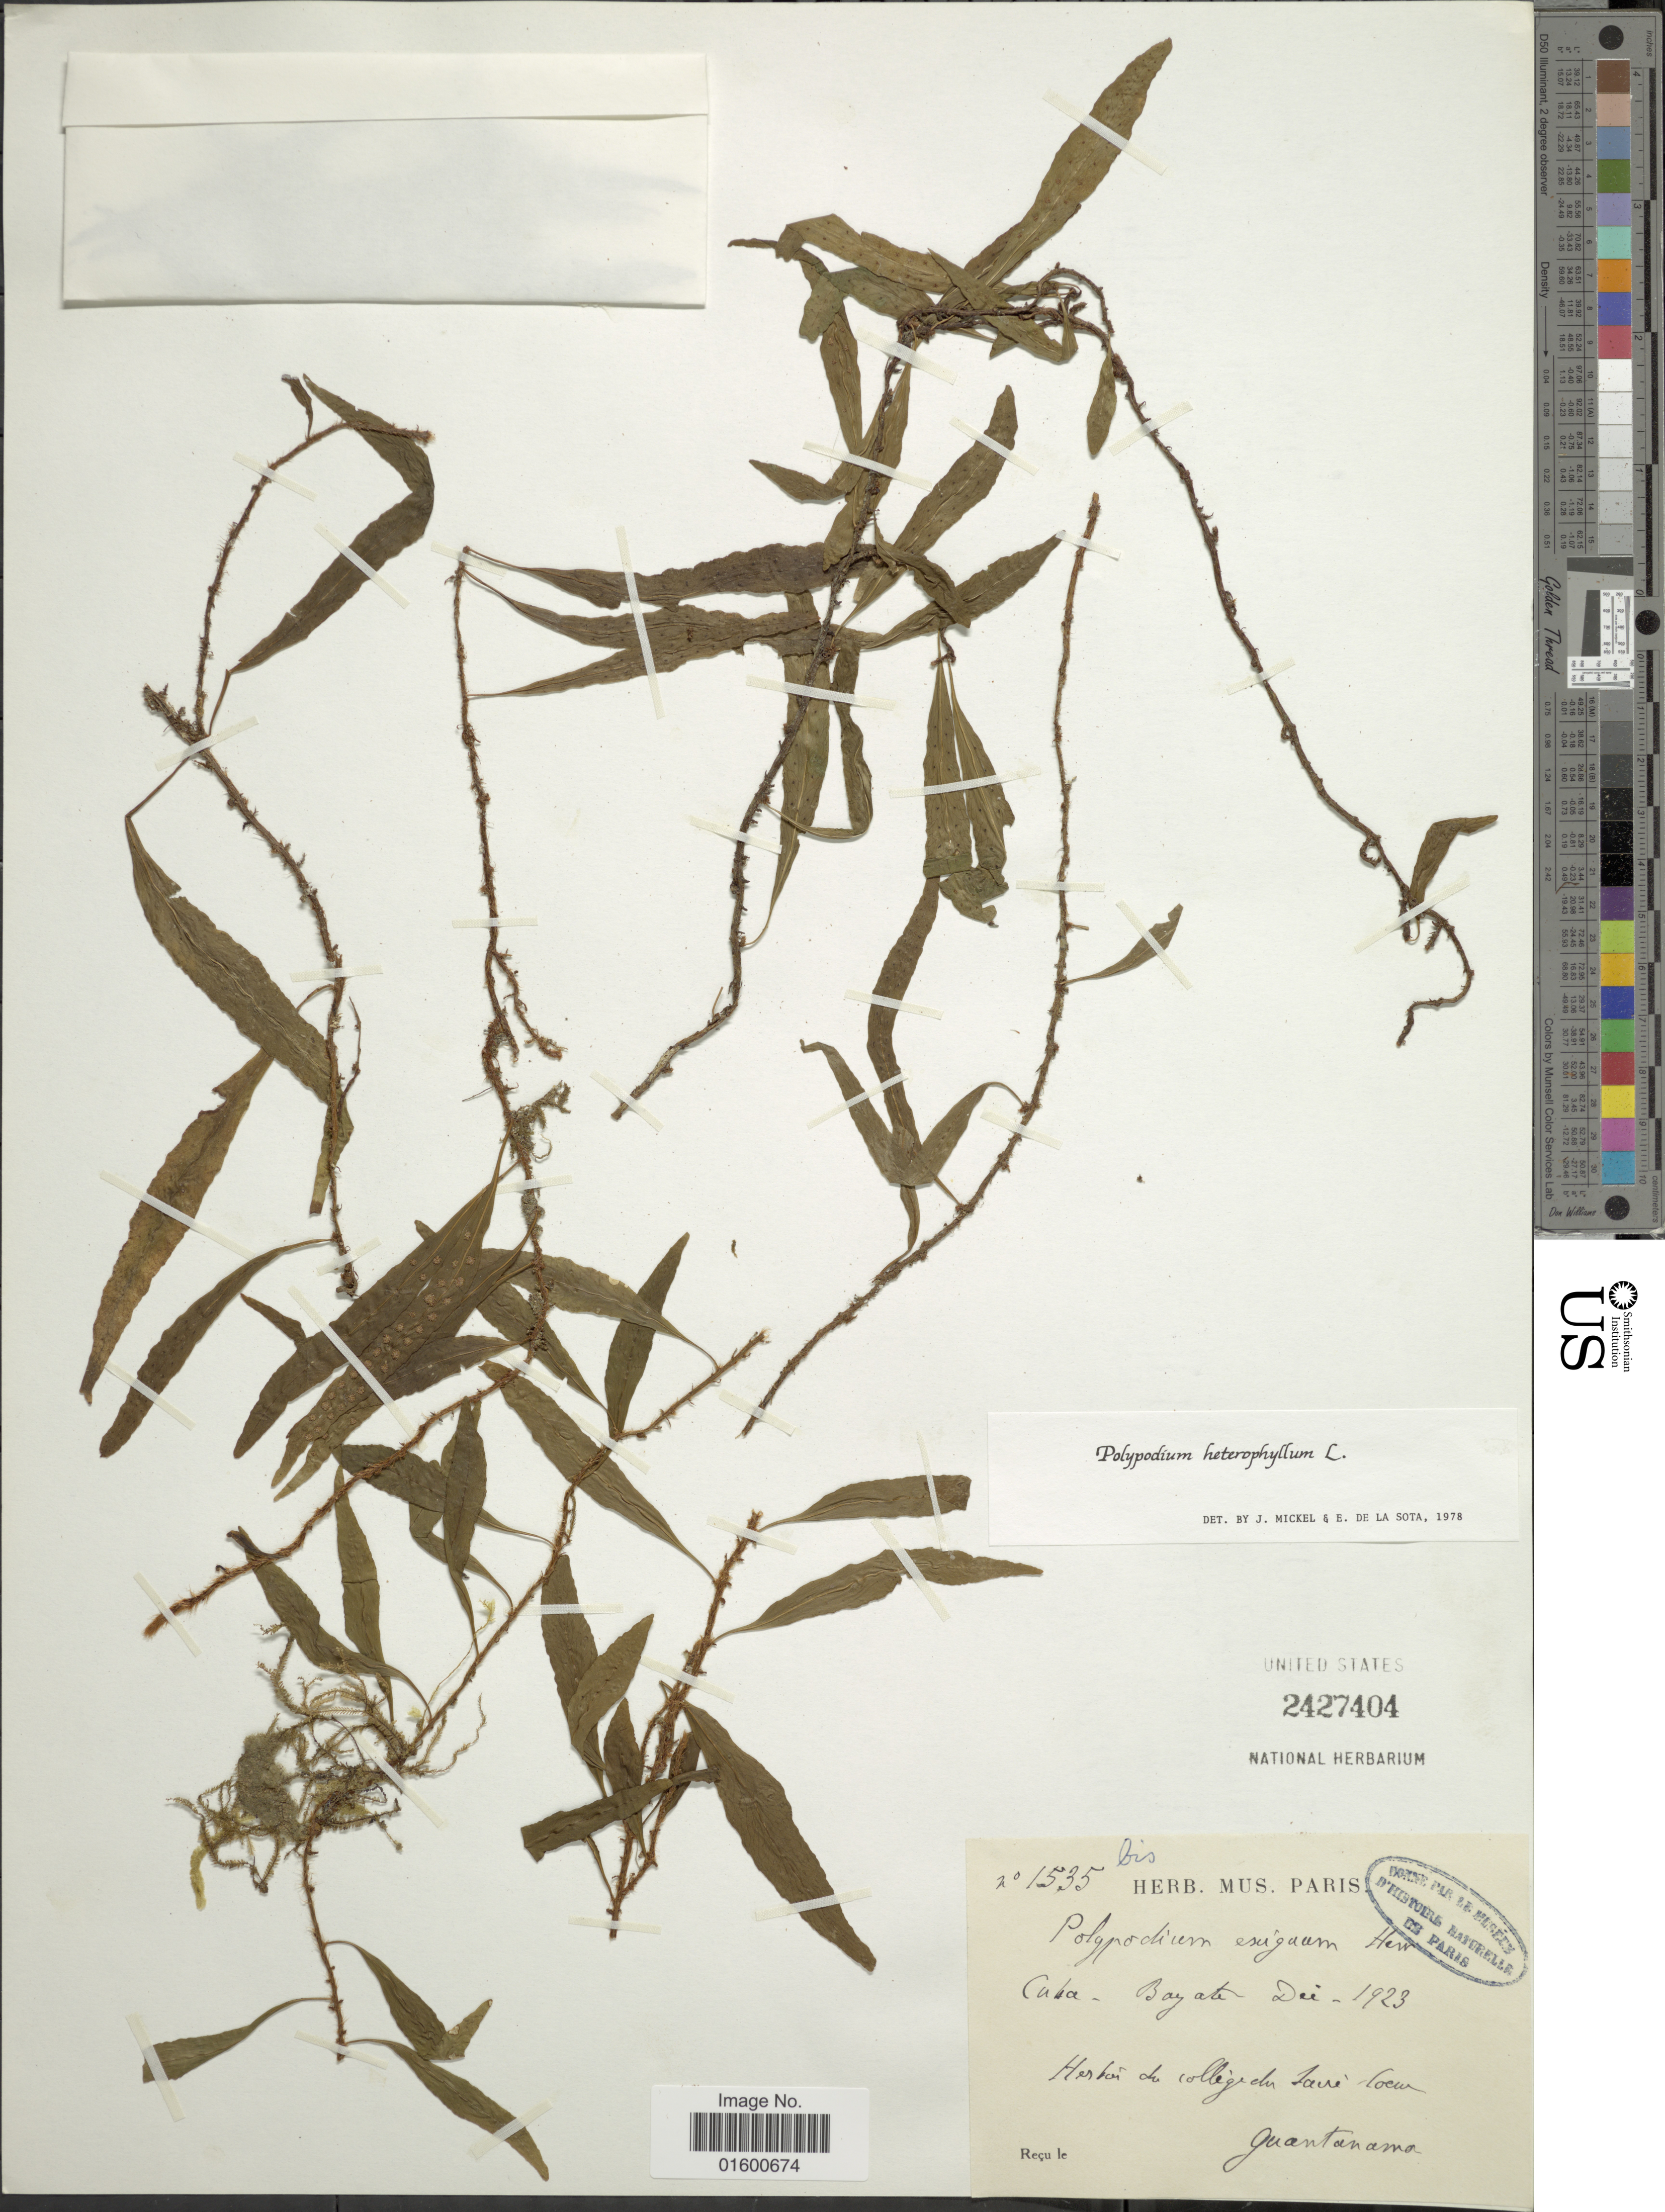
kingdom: Plantae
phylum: Tracheophyta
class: Polypodiopsida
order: Polypodiales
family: Polypodiaceae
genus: Microgramma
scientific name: Microgramma heterophylla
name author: (L.) Wherry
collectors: ex herb. Mus. Paris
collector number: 1535 bis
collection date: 1923-12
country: Cuba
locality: Cuba, Bayate, Guantanamo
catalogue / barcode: US 2427404